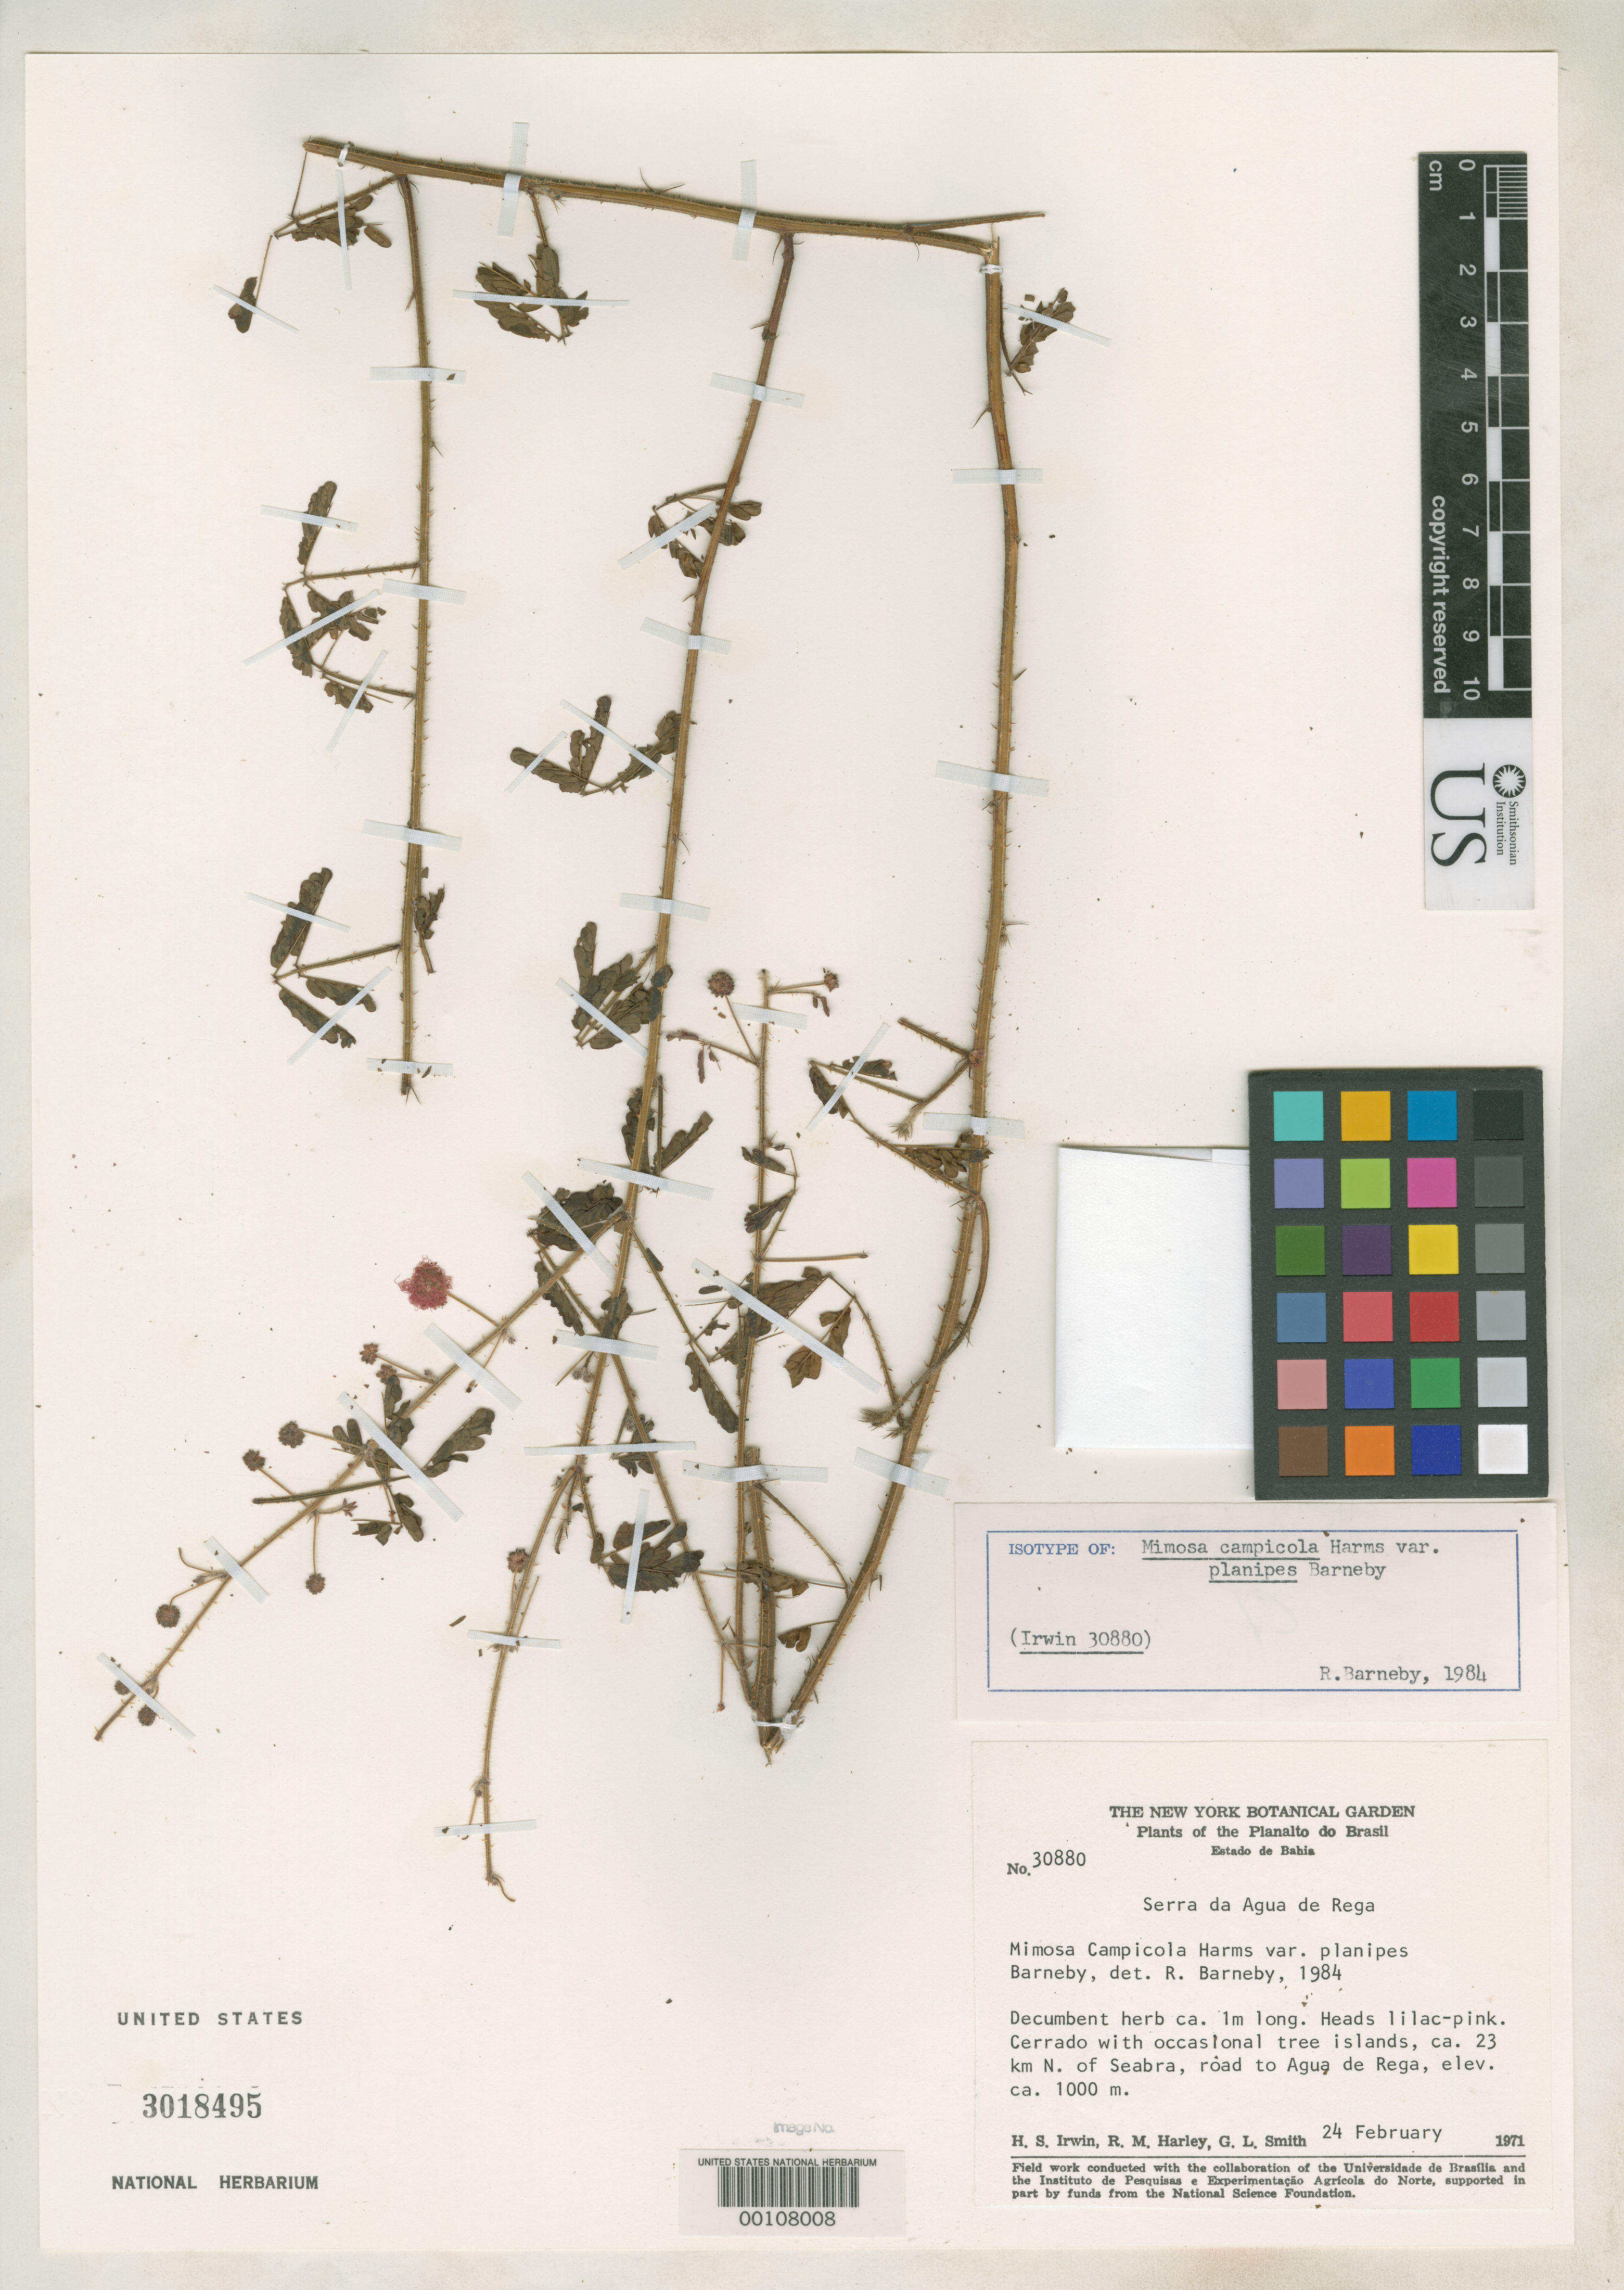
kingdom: Plantae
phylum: Tracheophyta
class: Magnoliopsida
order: Fabales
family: Fabaceae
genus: Mimosa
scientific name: Mimosa campicola var. planipes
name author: Barneby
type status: Isotype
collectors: H. Irwin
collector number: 30880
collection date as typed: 24 Feb 1971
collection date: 1971-02-24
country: Brazil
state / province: Bahia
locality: Serra da Agua de Rega, ca. 23 km N of Seabra.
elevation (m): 1000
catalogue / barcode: US 3018495